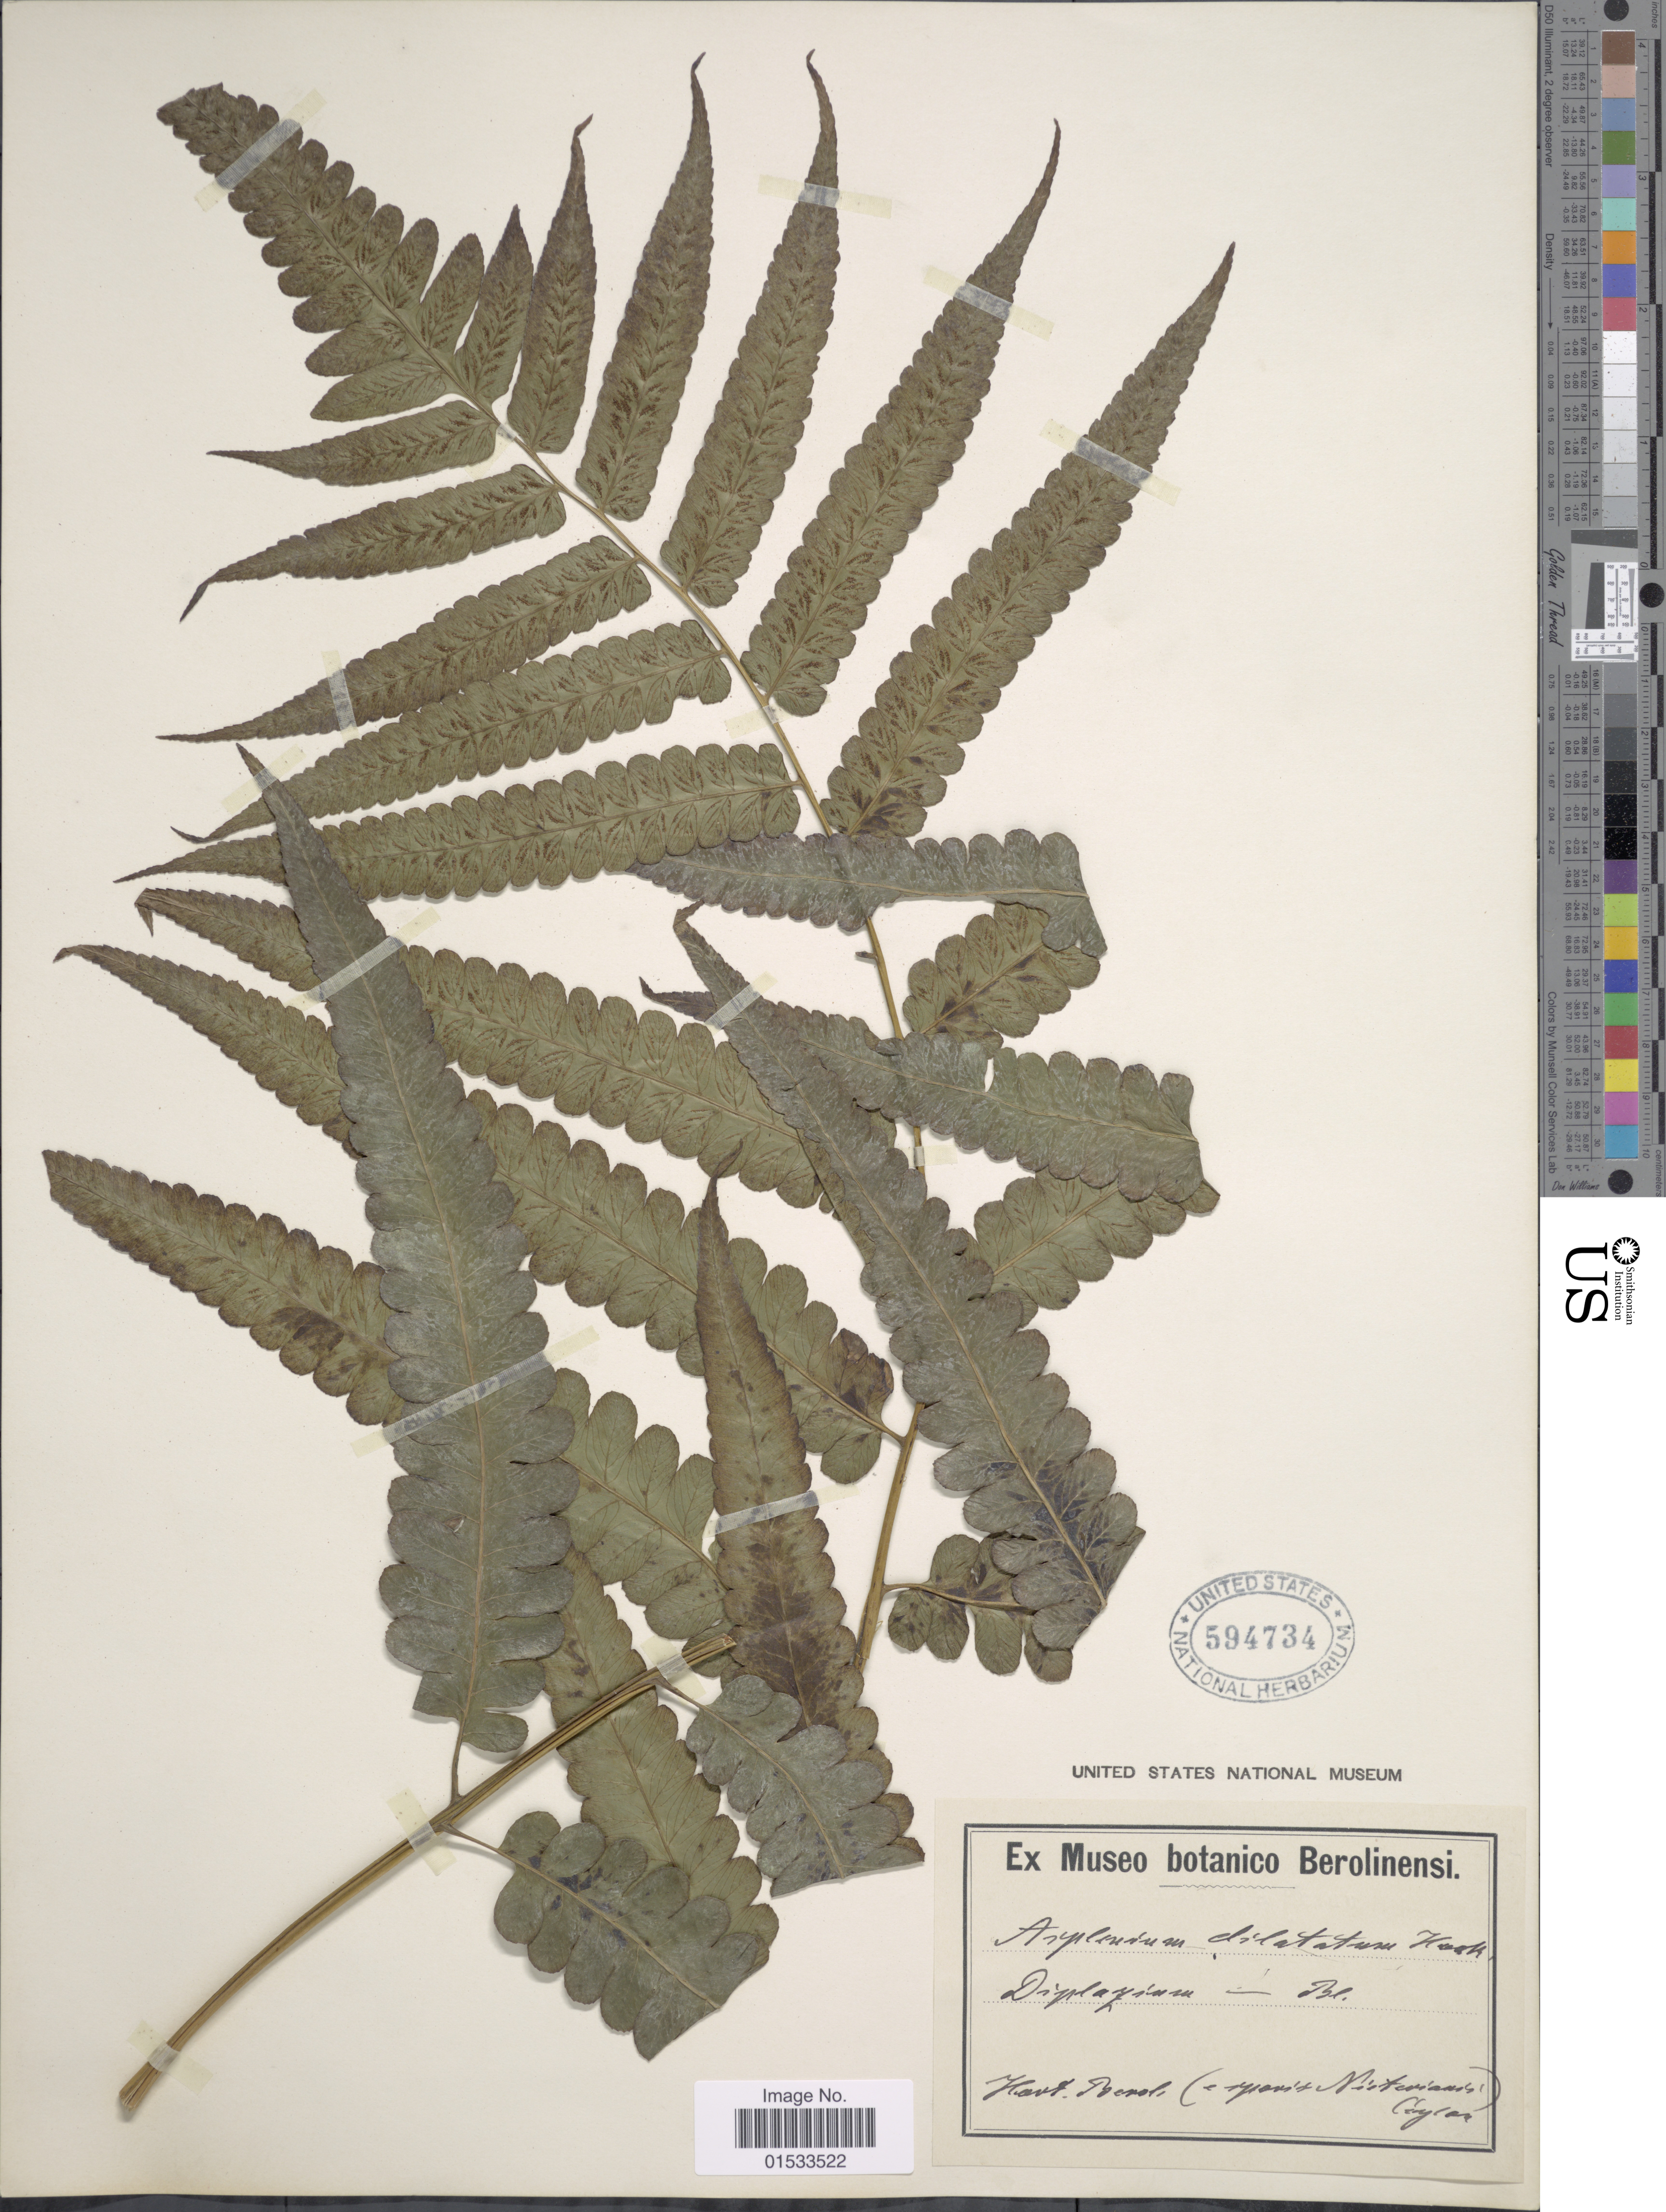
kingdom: Plantae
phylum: Tracheophyta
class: Polypodiopsida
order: Polypodiales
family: Athyriaceae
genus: Diplazium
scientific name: Diplazium dilatatum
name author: Blume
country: Sri Lanka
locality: Hort. Berol. (Ceylon)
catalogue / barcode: US 594734